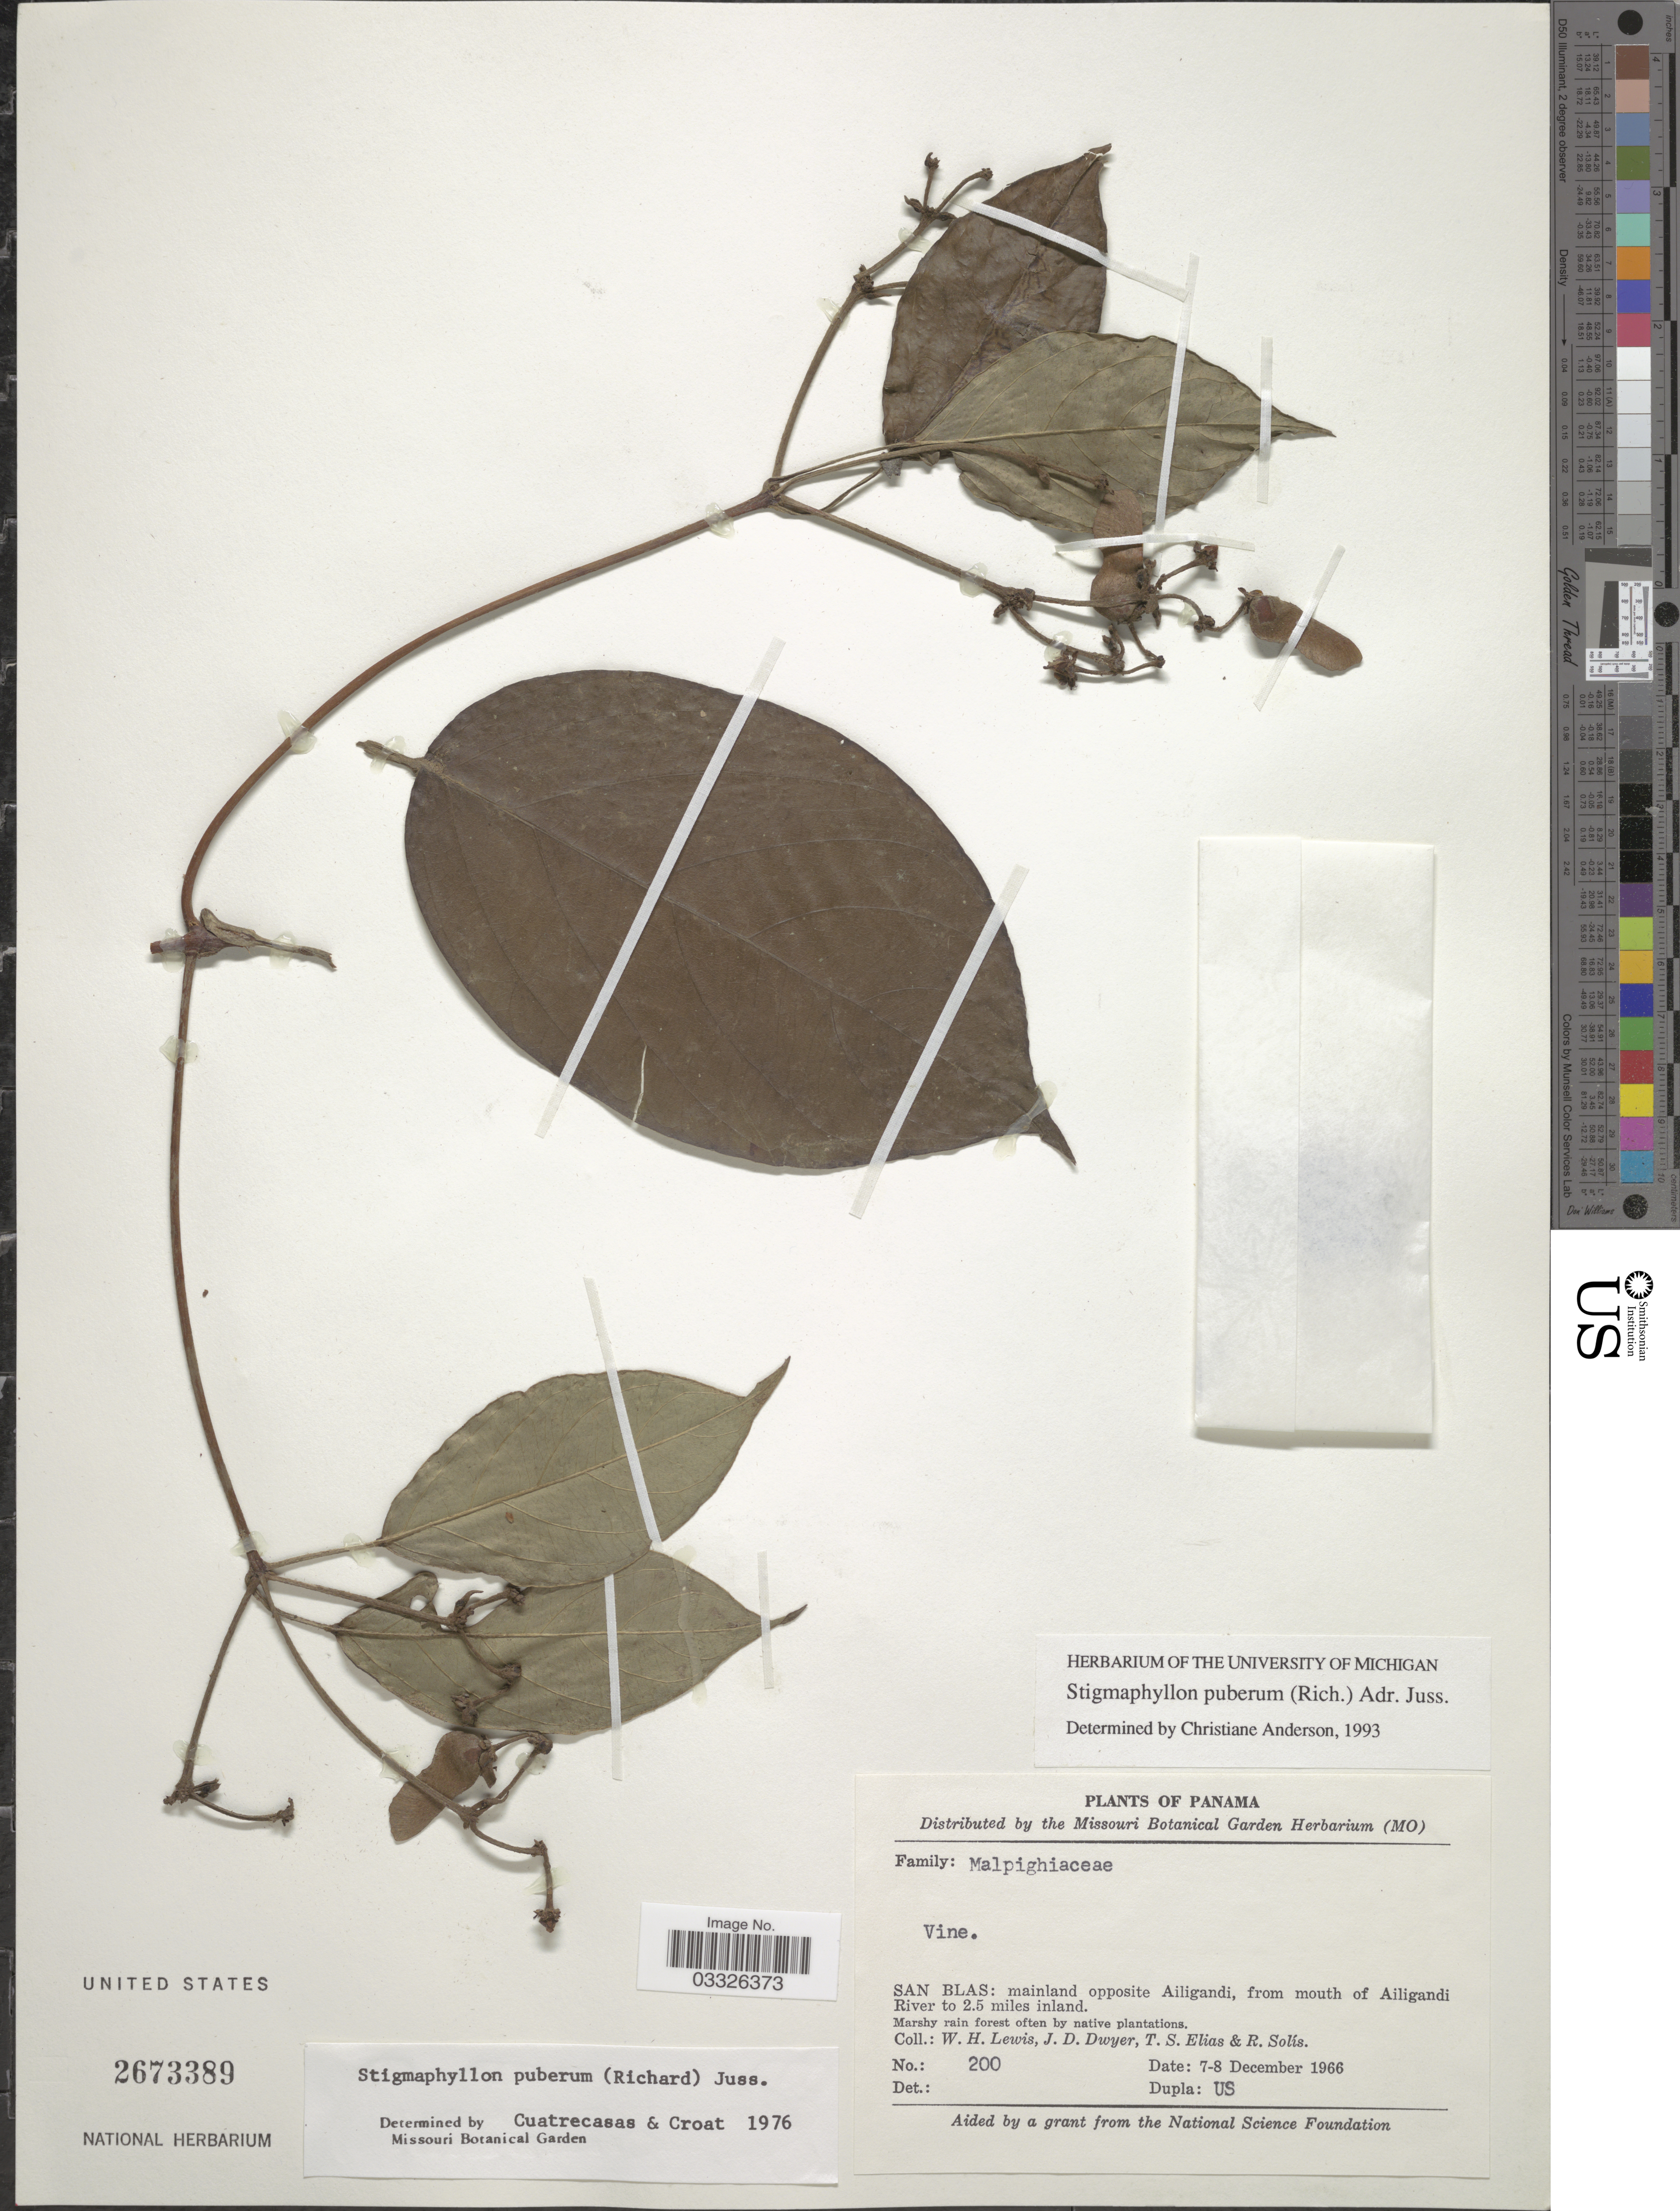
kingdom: Plantae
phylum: Tracheophyta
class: Magnoliopsida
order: Malpighiales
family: Malpighiaceae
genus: Stigmaphyllon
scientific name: Stigmaphyllon puberum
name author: (Rich.) A. Juss.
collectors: W. H. Lewis, J. D. Dwyer, T. S. Elias & R. Solis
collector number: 200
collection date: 1966-12-07/1966-12-08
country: Panama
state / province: Kuna Yala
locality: Mainland opposite Ailigandi, from mouth of Ailigandi River to 2.5 miles inland.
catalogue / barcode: US 2673389